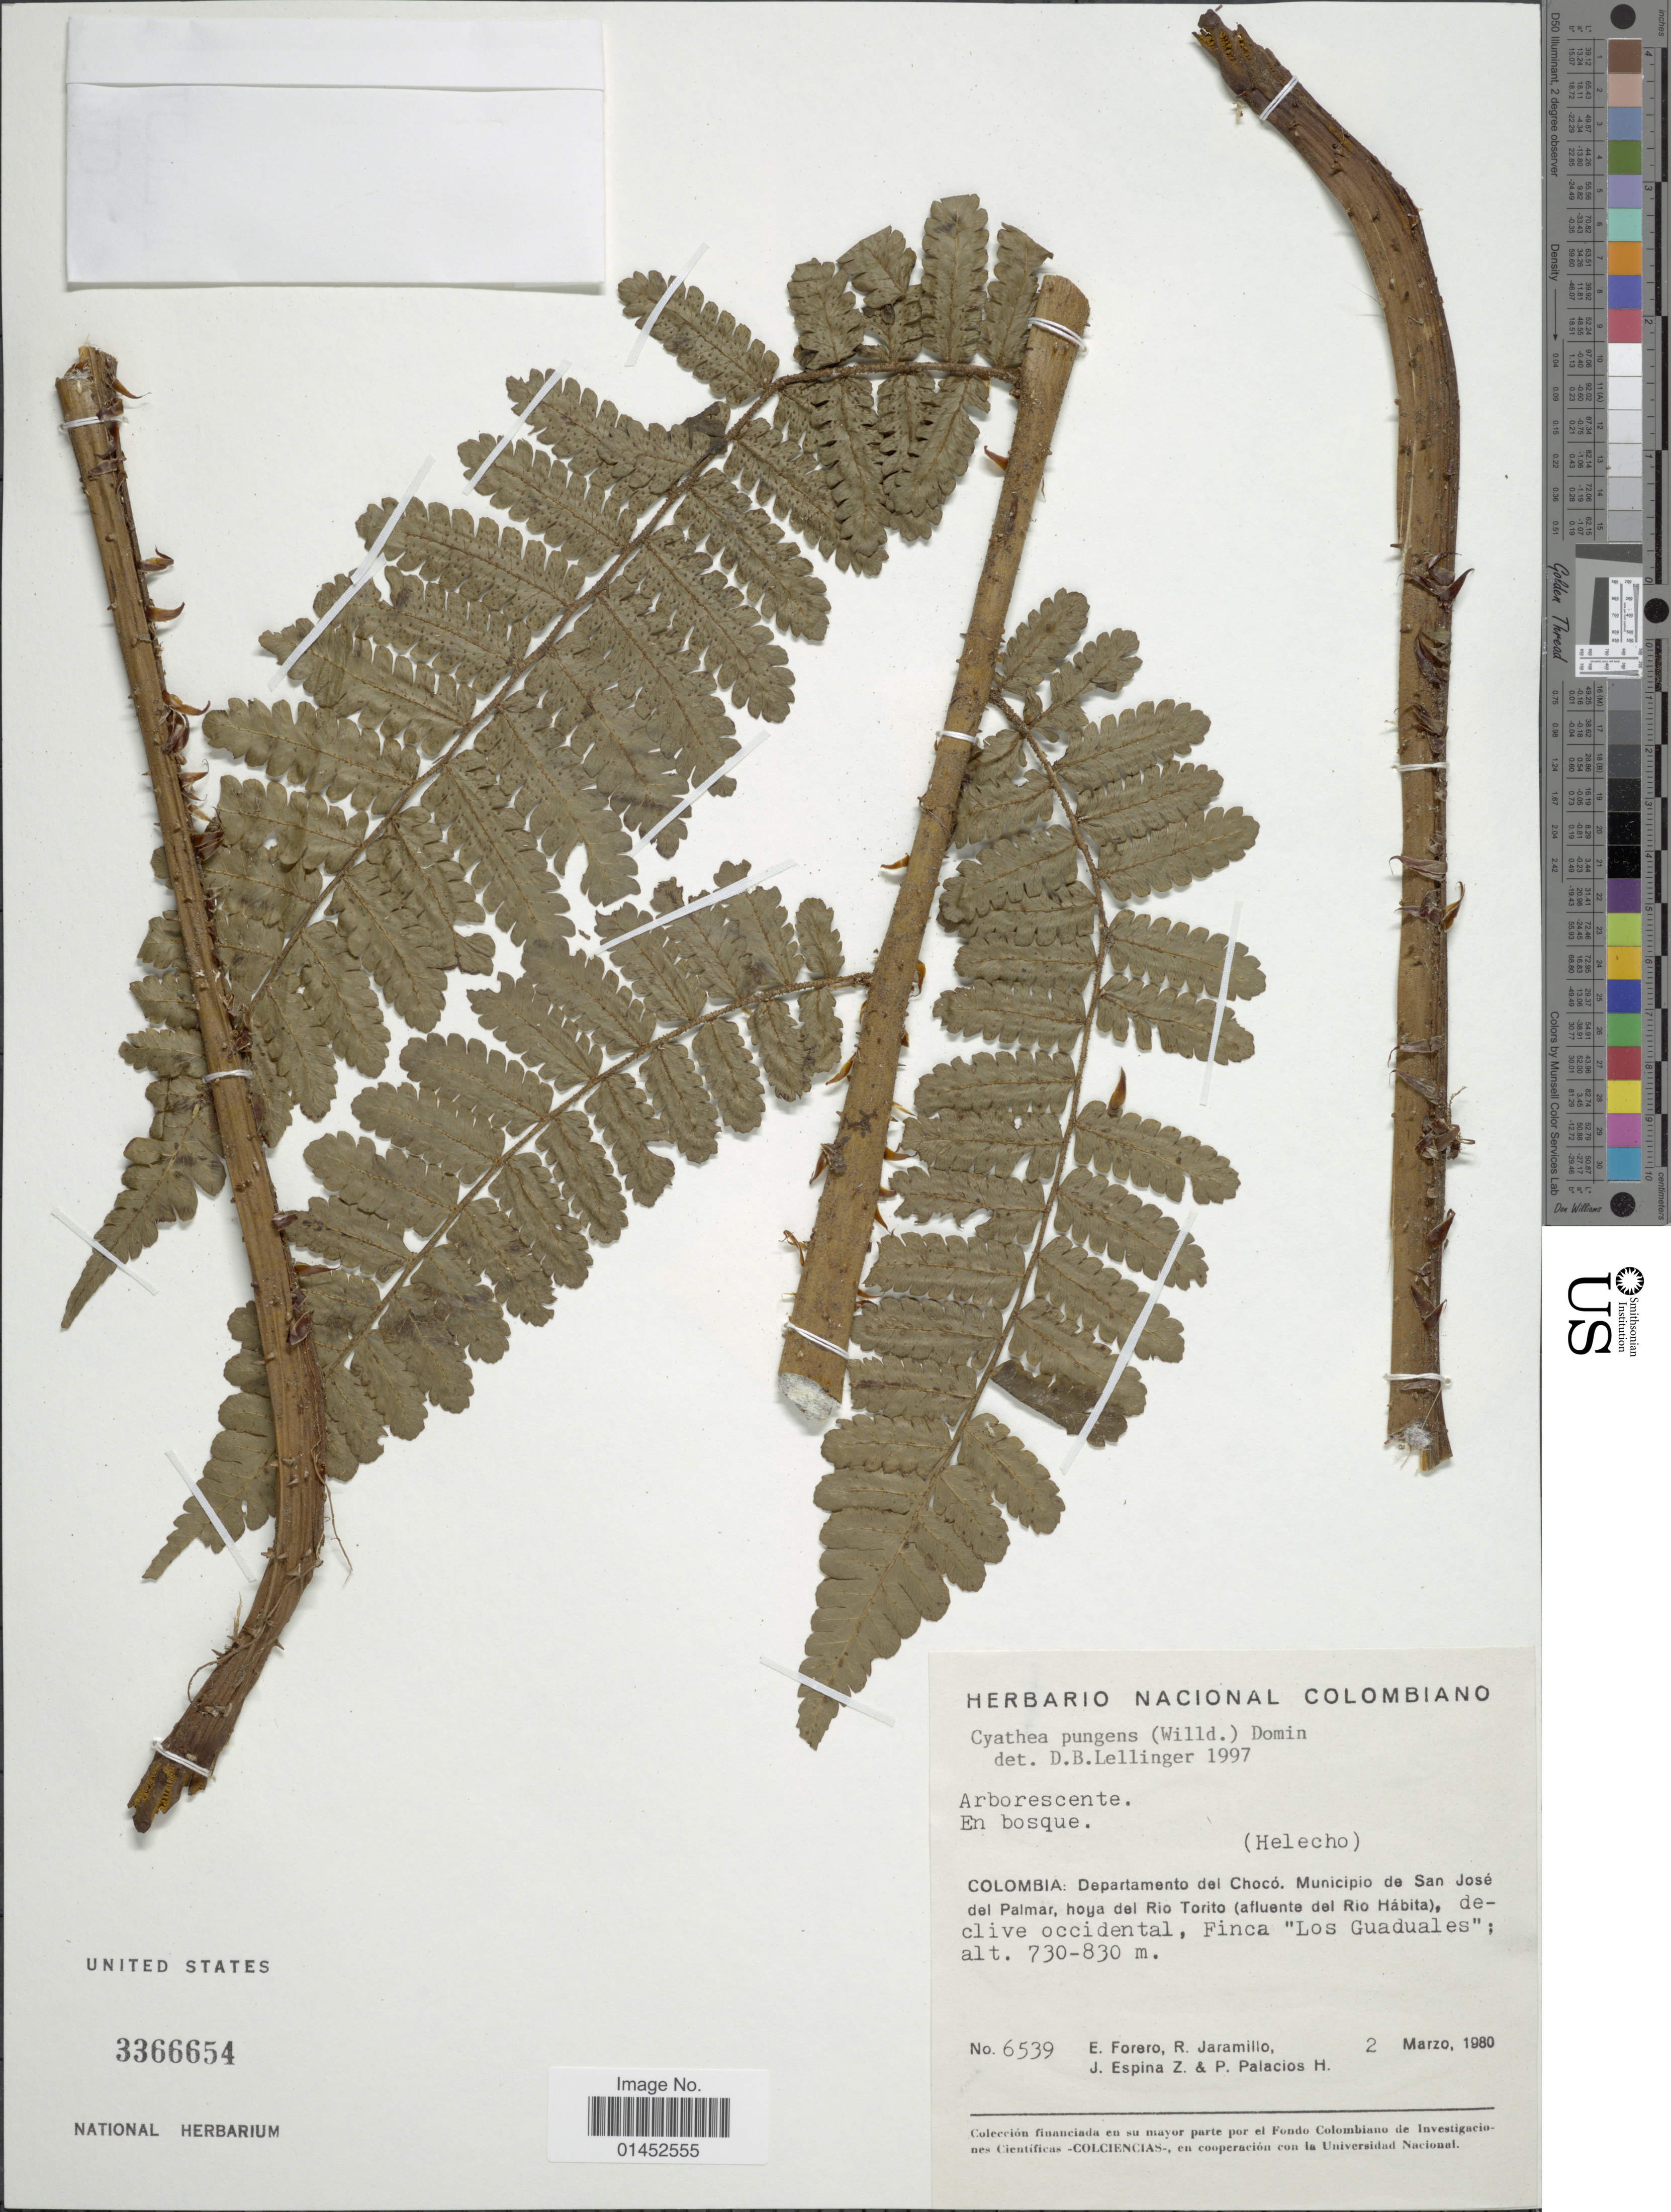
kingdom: Plantae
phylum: Tracheophyta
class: Polypodiopsida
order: Cyatheales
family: Cyatheaceae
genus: Cyathea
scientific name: Cyathea pungens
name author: (Willd.) Domin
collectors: E. Forero, R. Jaramillo M., J. Espina & P. Palacios H.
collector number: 6539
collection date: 1980-03-02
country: Colombia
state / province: Chocó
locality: Departamento de Chocó. Municpio de San José del Palmar, hoya del Rio Torito (afluente del Rio Hábita), declive occidental, Finca 'Los Guaduales'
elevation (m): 730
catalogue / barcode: US 3366654